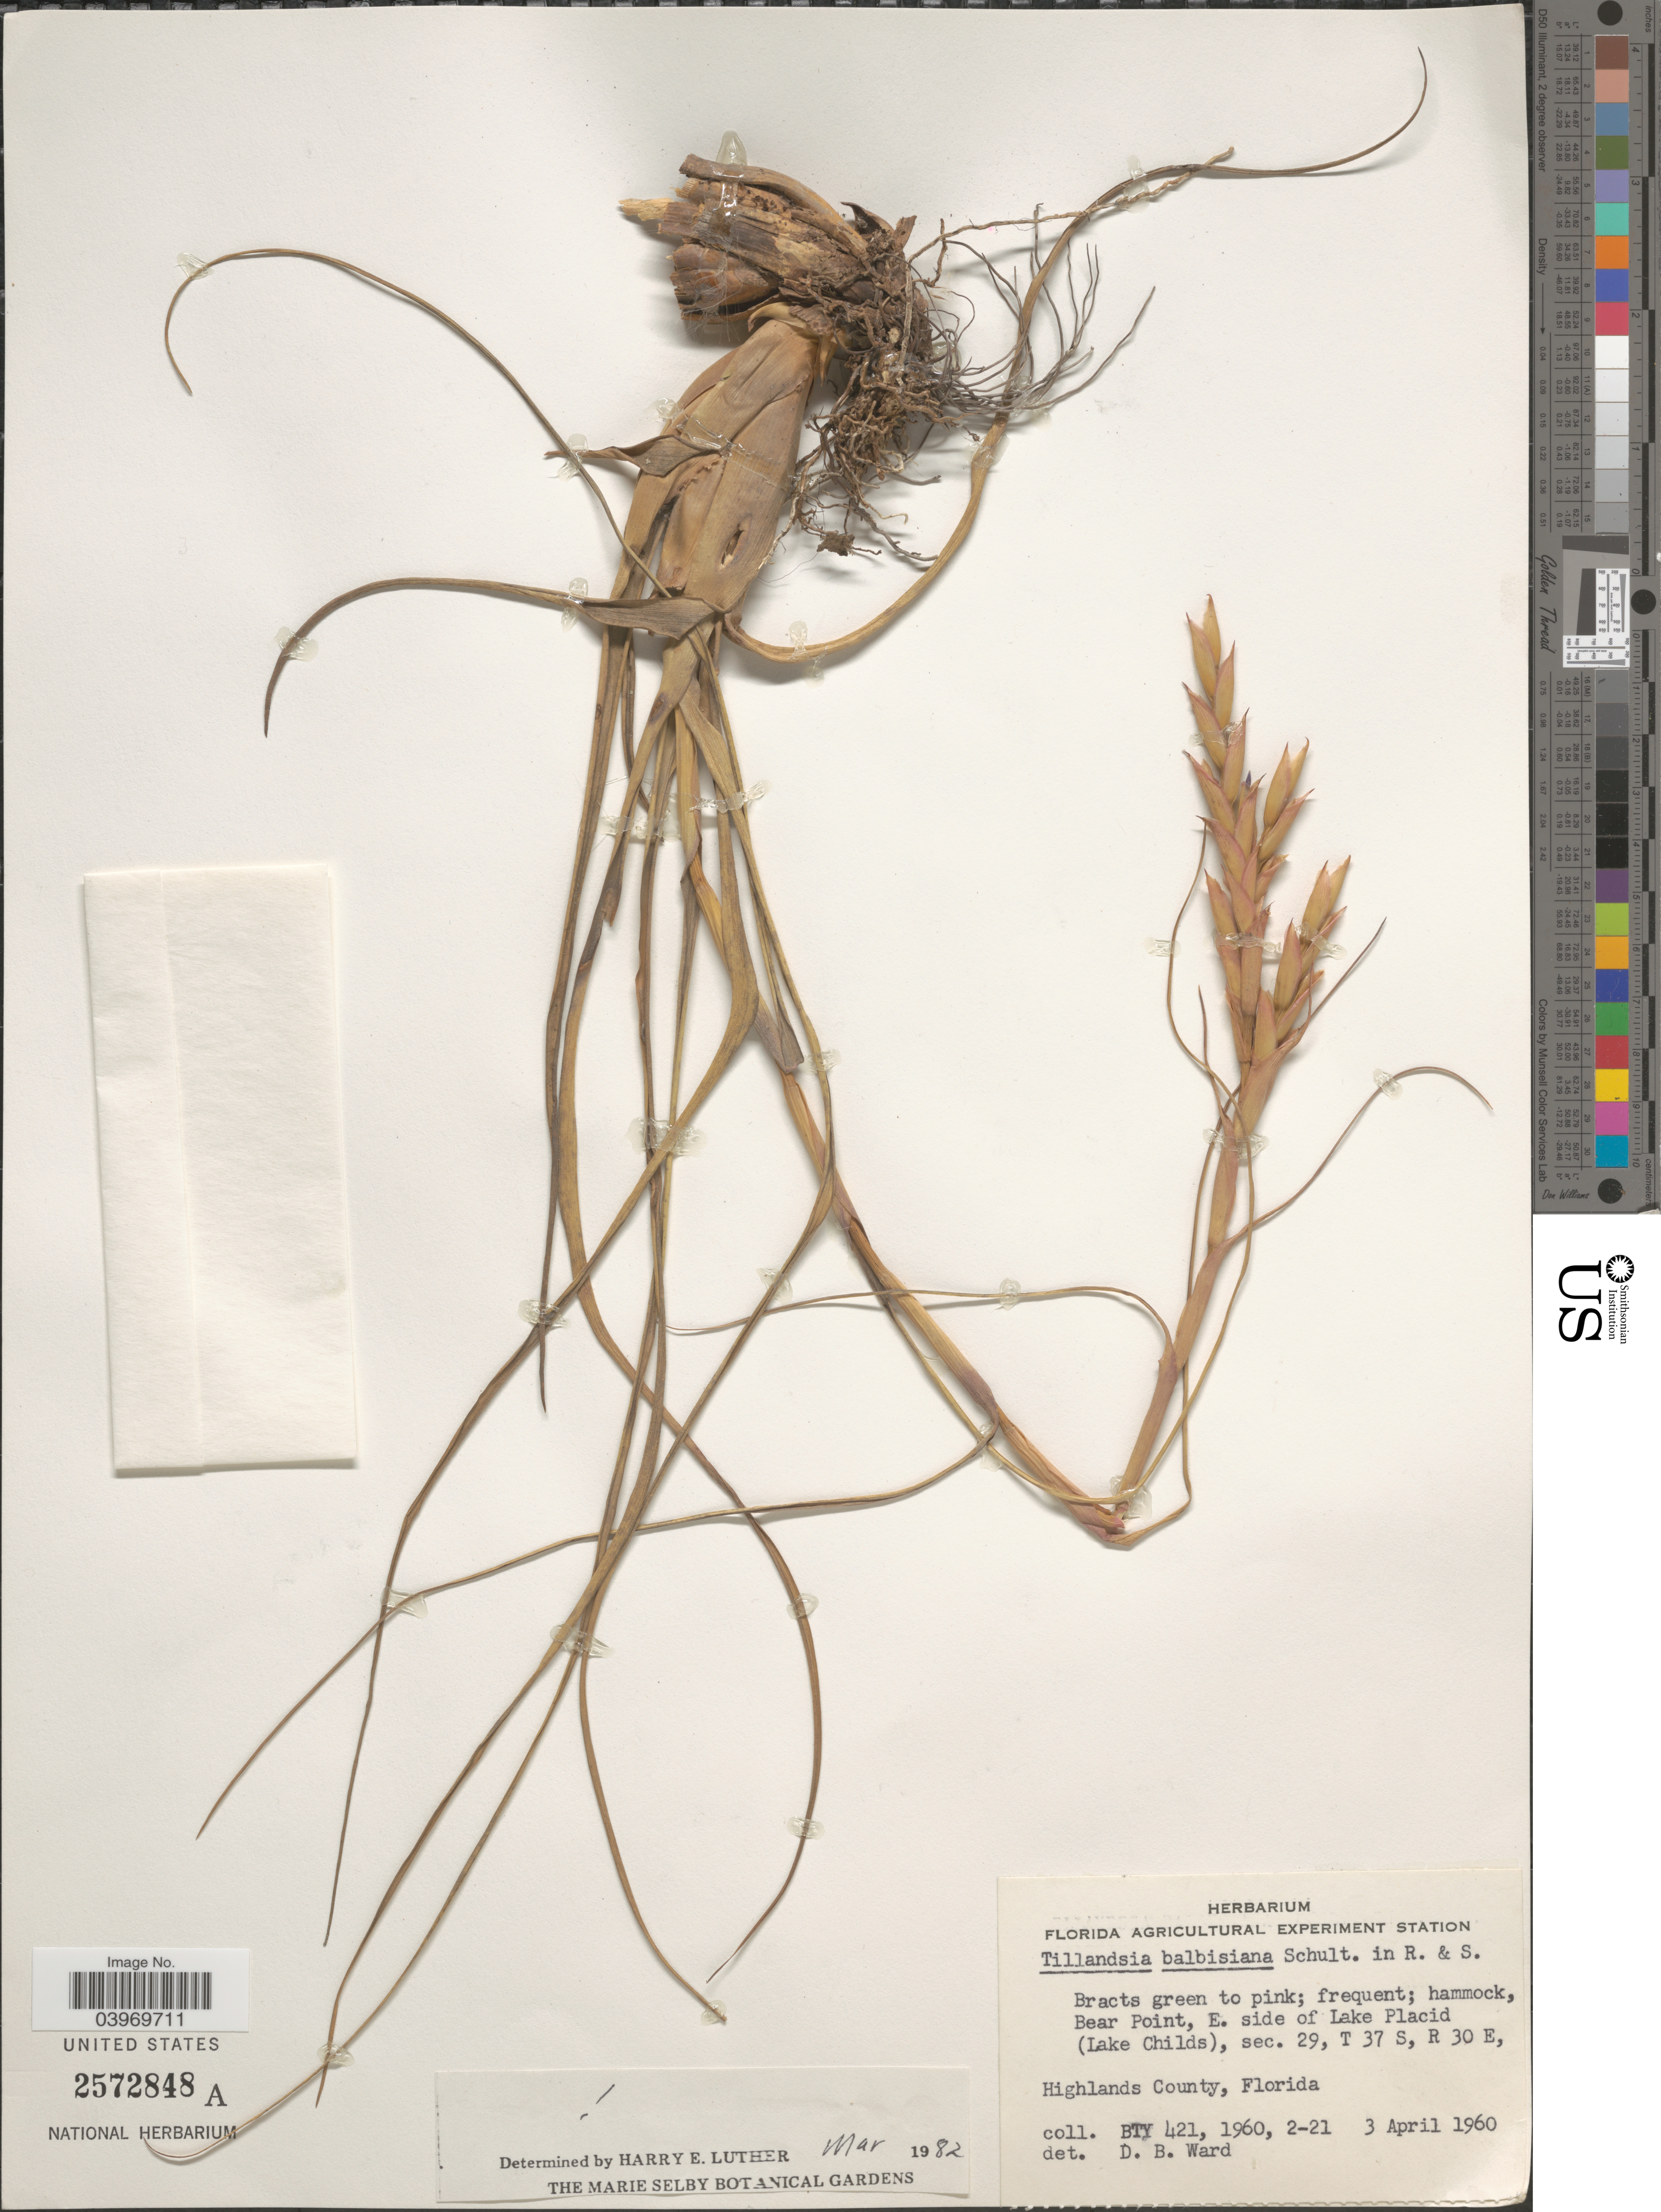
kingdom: Plantae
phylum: Tracheophyta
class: Liliopsida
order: Poales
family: Bromeliaceae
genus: Tillandsia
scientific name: Tillandsia balbisiana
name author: Schult. f.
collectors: BTY 421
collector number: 421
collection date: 1960-04-03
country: United States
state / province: Florida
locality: Bear Point, E. side of Lake Placid (Lake Childs), sec. 29, T 37 S, R 30 E, Highlands County.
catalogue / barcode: US 2572848A